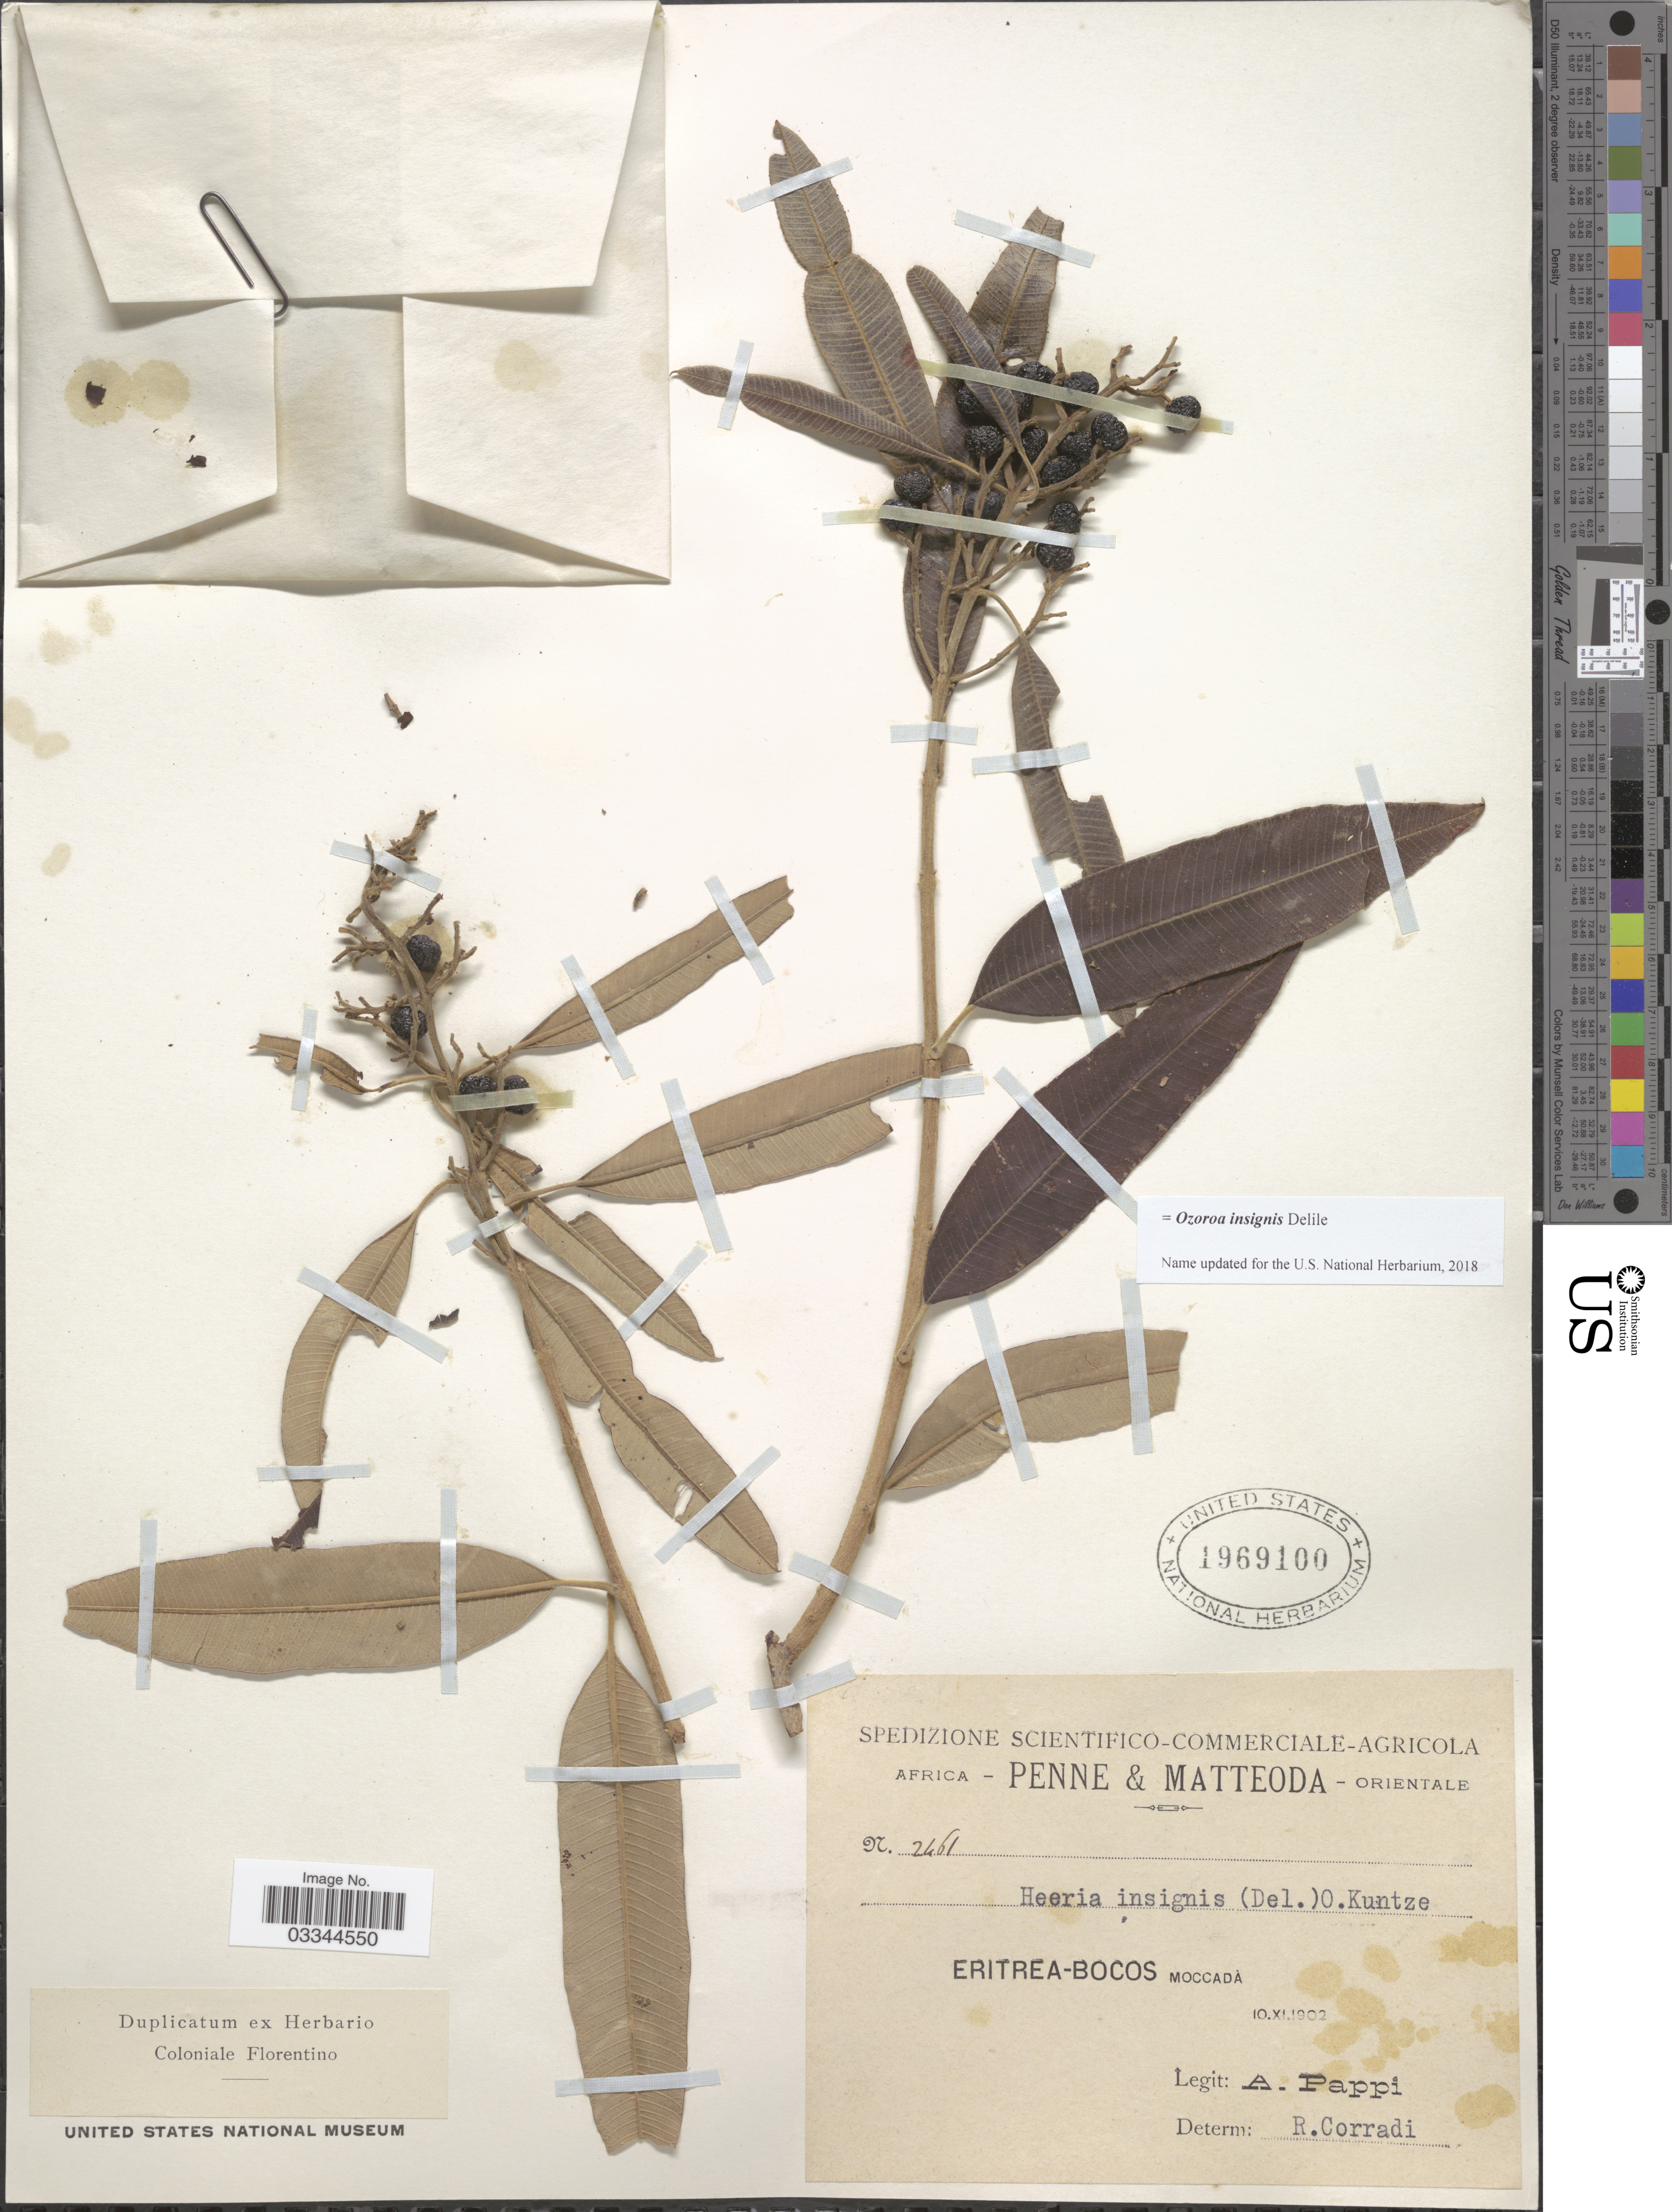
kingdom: Plantae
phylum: Tracheophyta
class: Magnoliopsida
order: Sapindales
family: Anacardiaceae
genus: Ozoroa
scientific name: Ozoroa insignis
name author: Delile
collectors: A. Pappi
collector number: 2461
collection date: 1902-11-10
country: Eritrea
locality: Penne & Matteoda - orientale [unsure placement] Eritrea-Bocos, Moccada.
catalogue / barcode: US 1969100